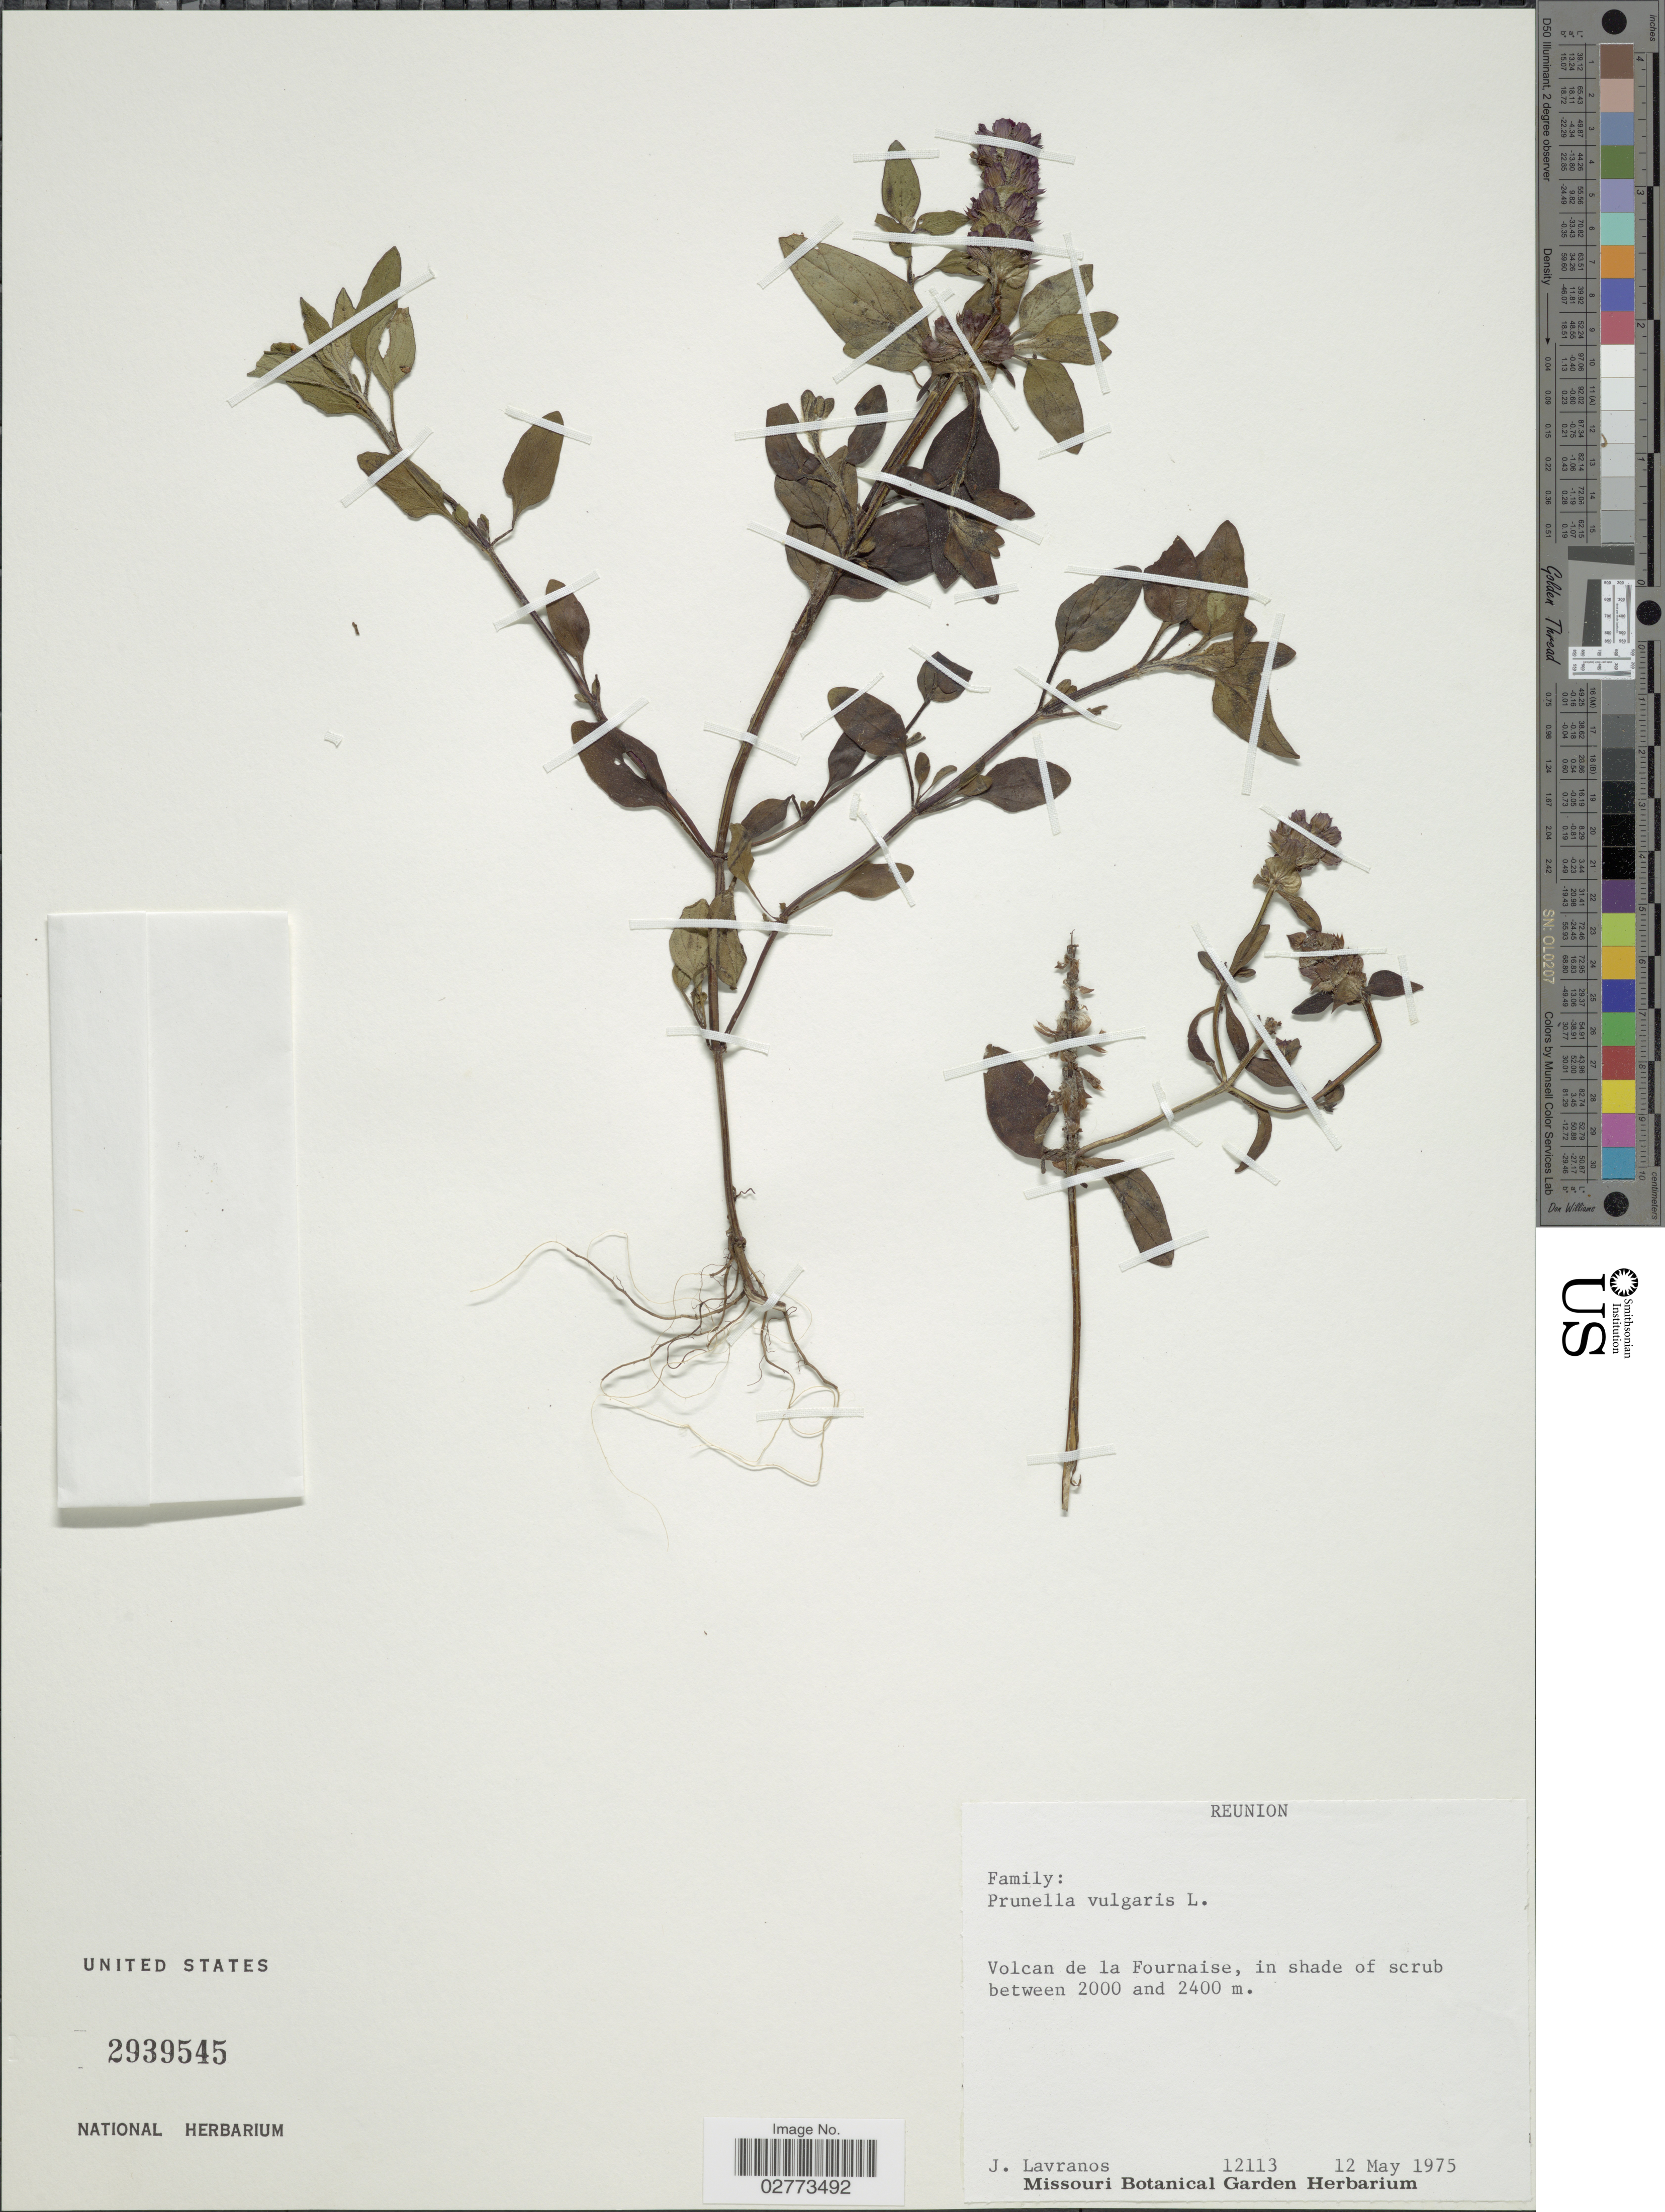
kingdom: Plantae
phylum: Tracheophyta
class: Magnoliopsida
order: Lamiales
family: Lamiaceae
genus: Prunella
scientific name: Prunella vulgaris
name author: L.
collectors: J. Lavranos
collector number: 12113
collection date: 1975-05-12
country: Reunion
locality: Volcan de la Fournaise, in shade of scrub.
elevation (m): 2000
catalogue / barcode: US 2939545